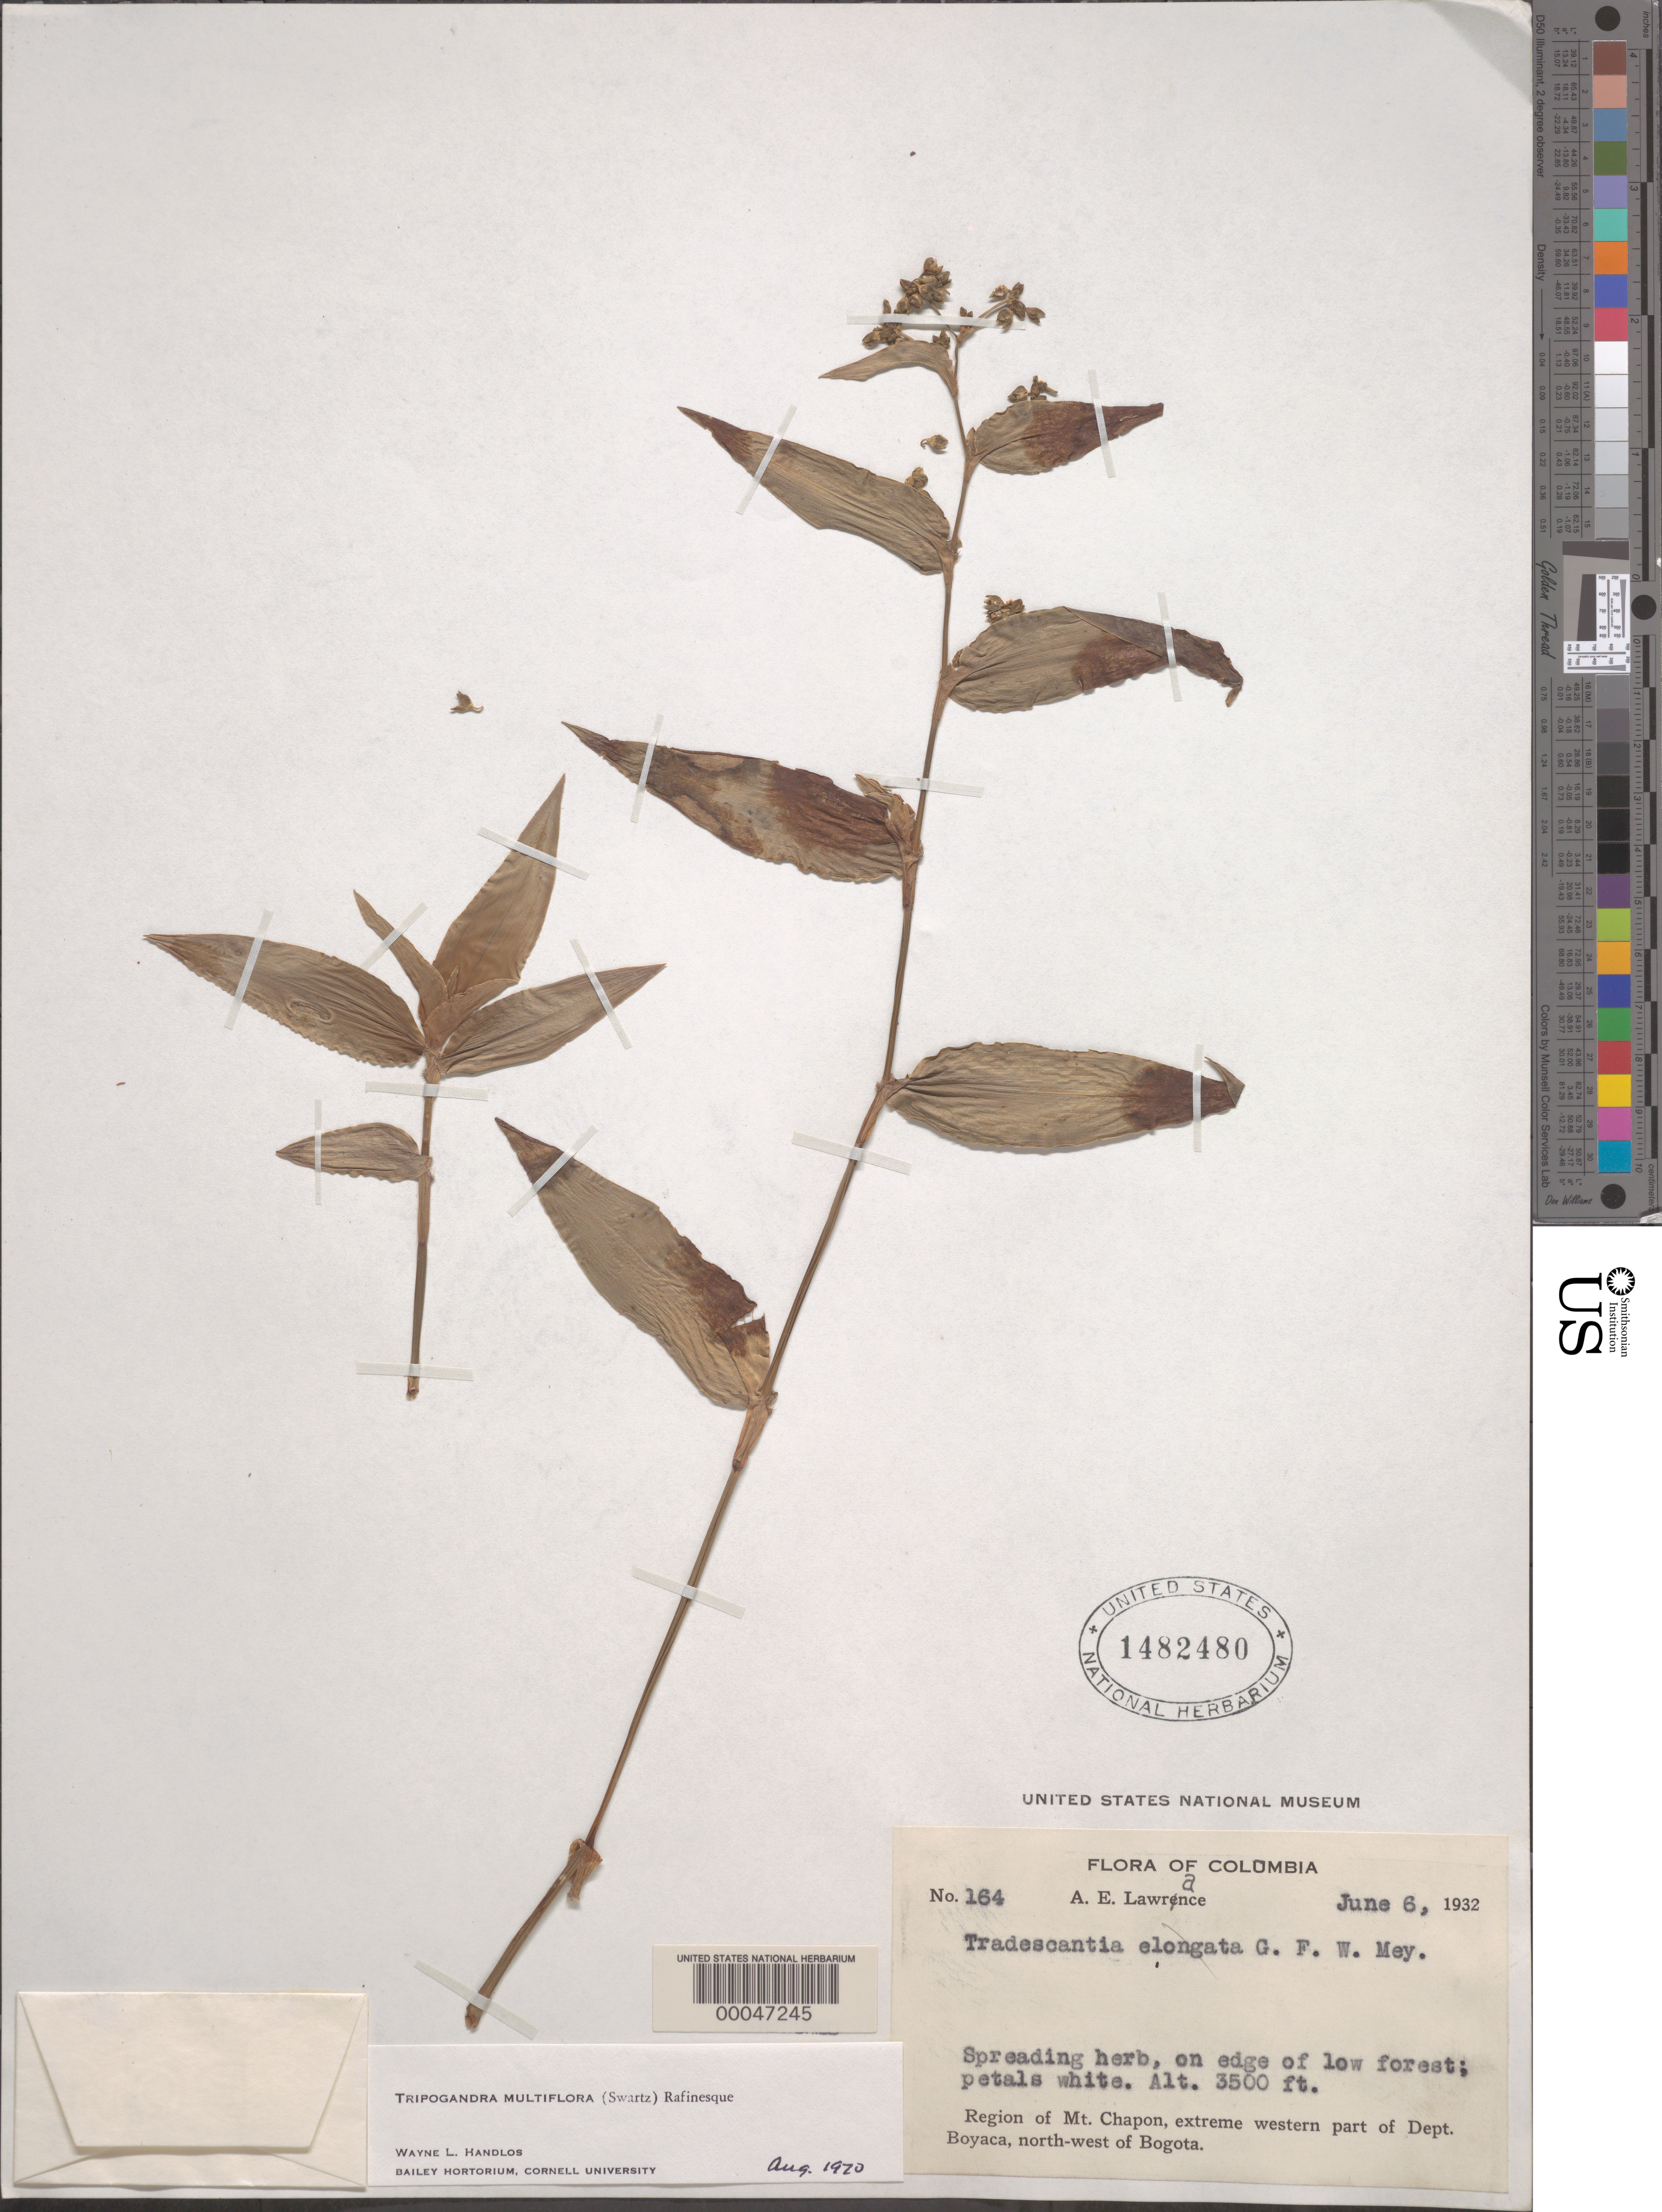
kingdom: Plantae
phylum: Tracheophyta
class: Liliopsida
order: Commelinales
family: Commelinaceae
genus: Tripogandra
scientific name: Tripogandra multiflora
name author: (Sw.) Raf.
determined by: Handlos, W. L.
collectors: A. Lawrance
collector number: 164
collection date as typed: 06 Jun 1932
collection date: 1932-06-06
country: Colombia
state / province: Boyacá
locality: Mt. Chapon, NW of Bogota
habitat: Low forest edge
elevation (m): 1068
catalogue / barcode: US 1482480